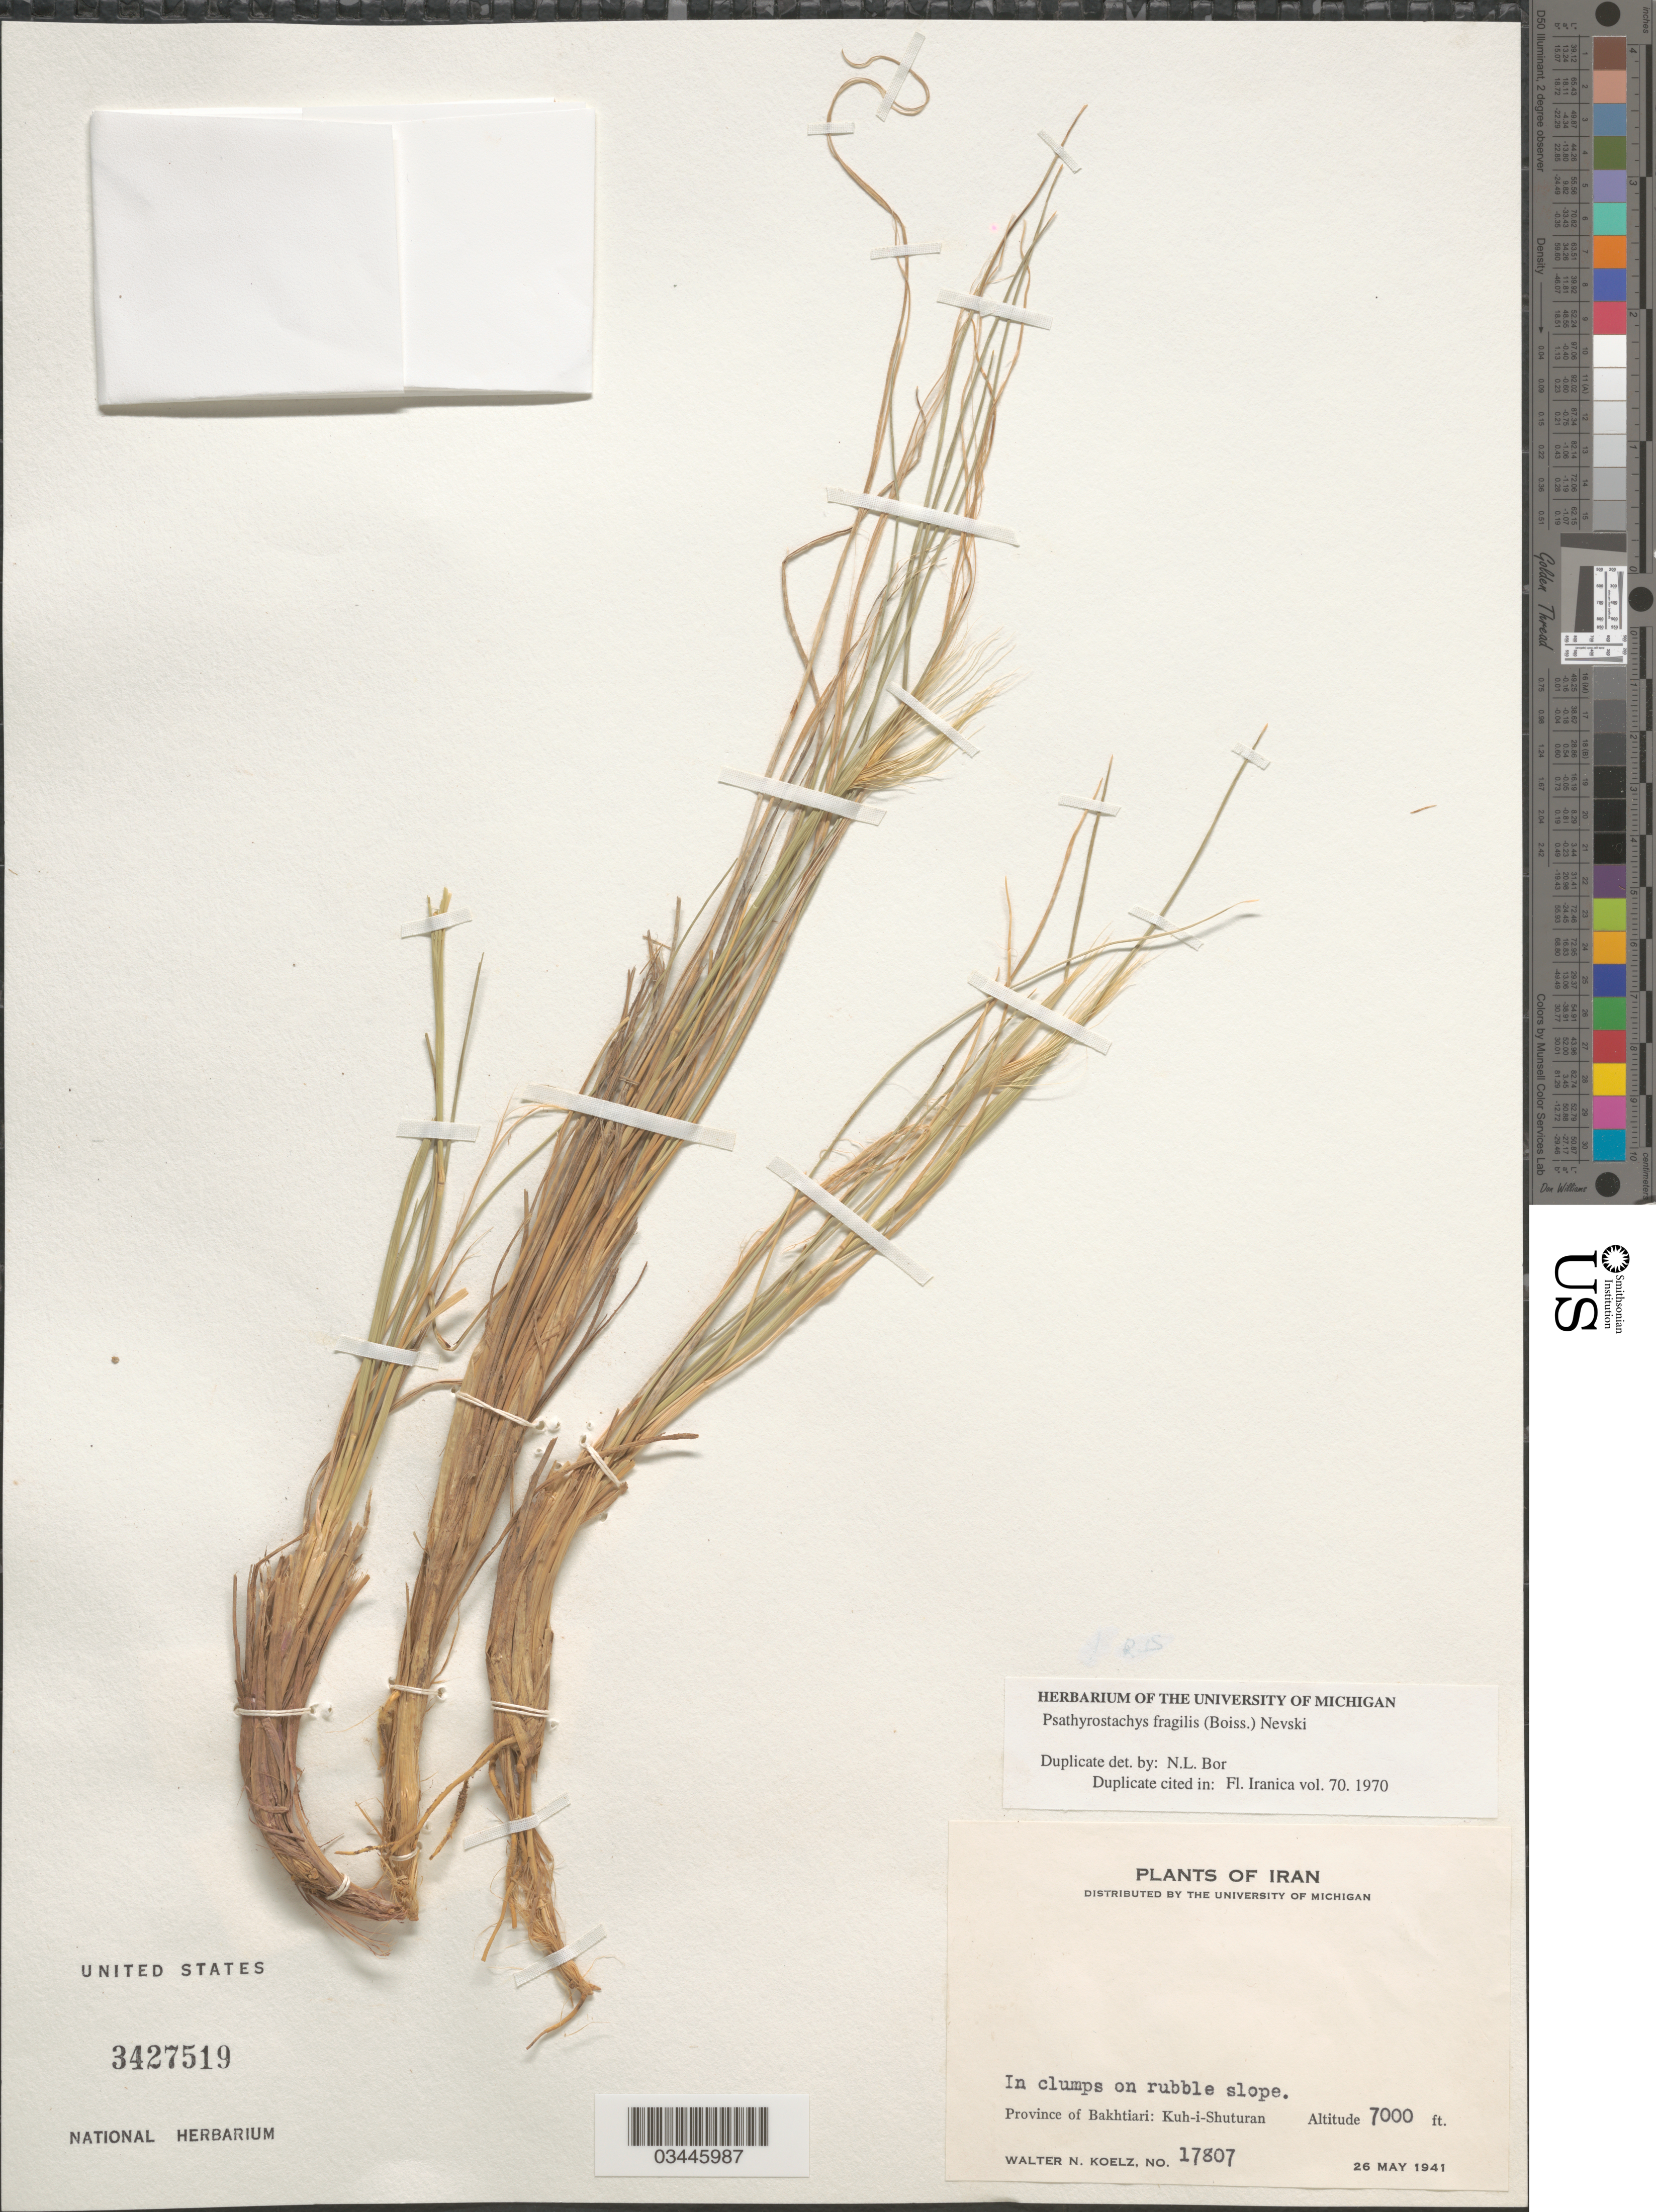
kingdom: Plantae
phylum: Tracheophyta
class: Liliopsida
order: Poales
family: Poaceae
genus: Psathyrostachys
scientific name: Psathyrostachys fragilis subsp. fragilis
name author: (Boiss.) Nevski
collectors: W. N. Koelz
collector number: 17807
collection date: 1941-05-26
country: Iran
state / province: Chahar Mahaal and Bakhtiari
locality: Province of Bakhtiari: Kuh-i-Shuturan.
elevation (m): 2134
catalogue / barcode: US 3427519